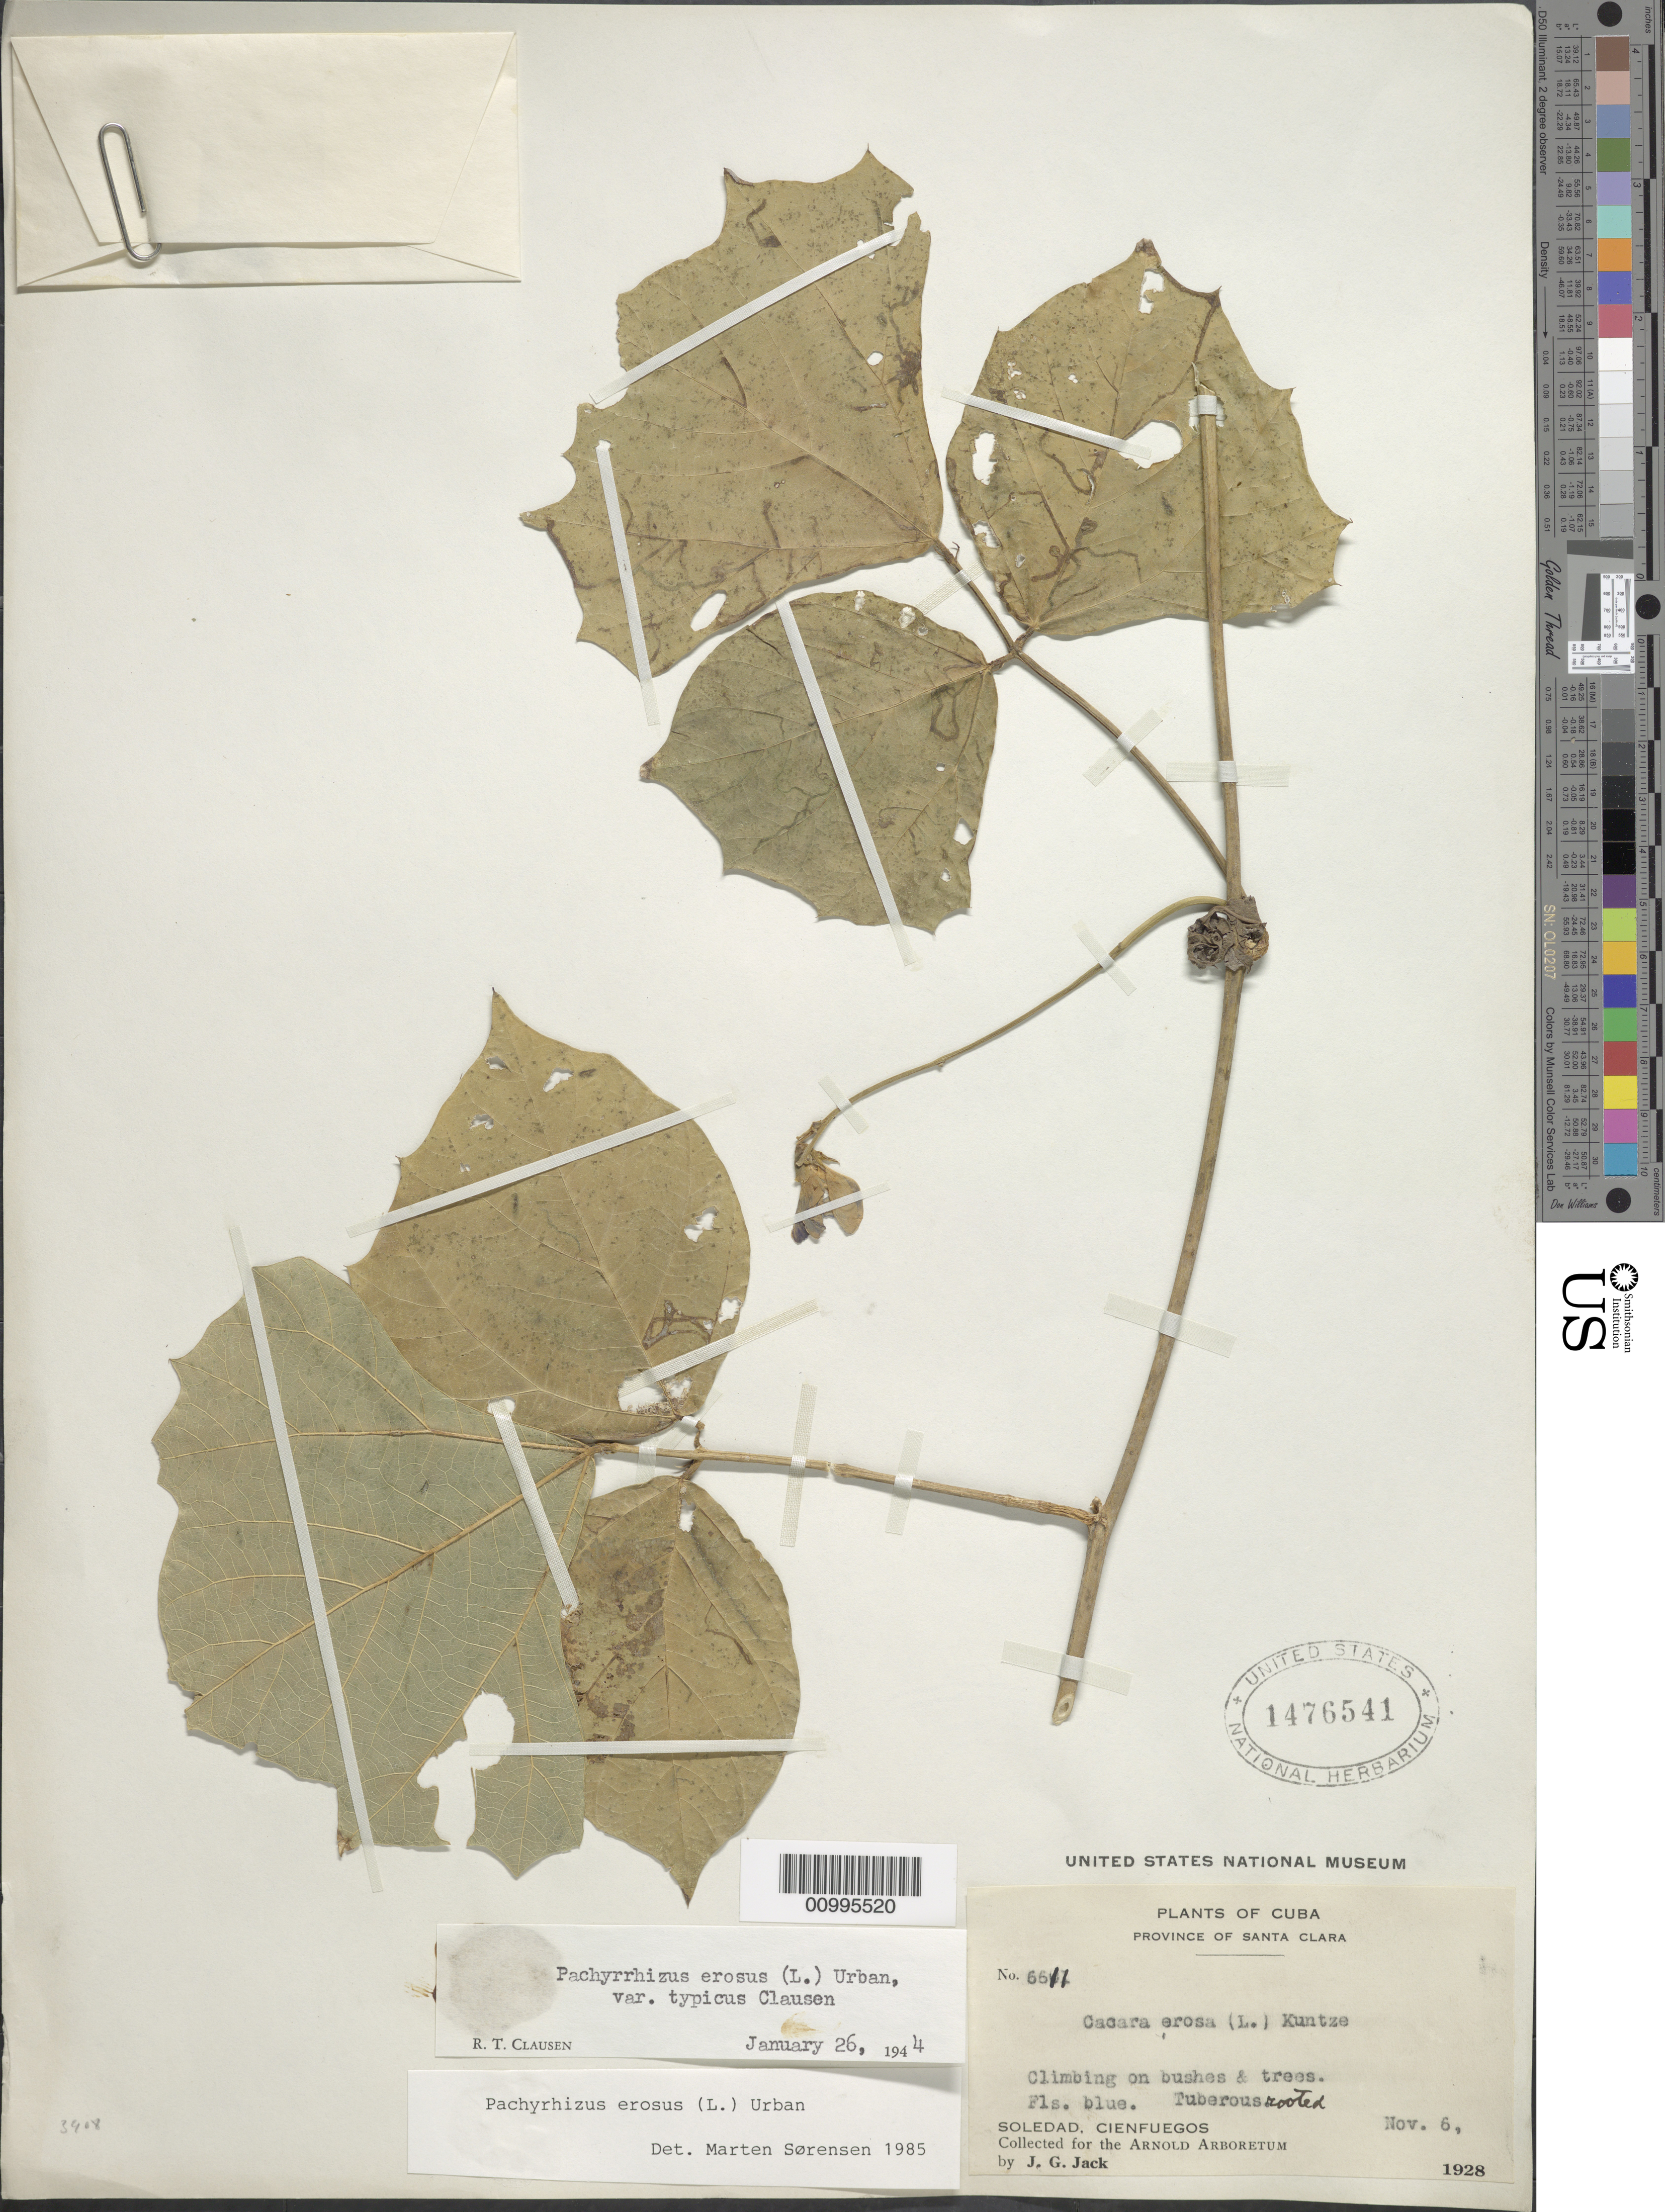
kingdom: Plantae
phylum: Tracheophyta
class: Magnoliopsida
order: Fabales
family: Fabaceae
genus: Pachyrhizus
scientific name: Pachyrhizus erosus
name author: (L.) Urb.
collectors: J. G. Jack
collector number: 6611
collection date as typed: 06 Nov 1928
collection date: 1928-11-06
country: Cuba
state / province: Cienfuegos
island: Cuba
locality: Soledad, Cienfuegos Climbing on bushes and trees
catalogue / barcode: US 1476541